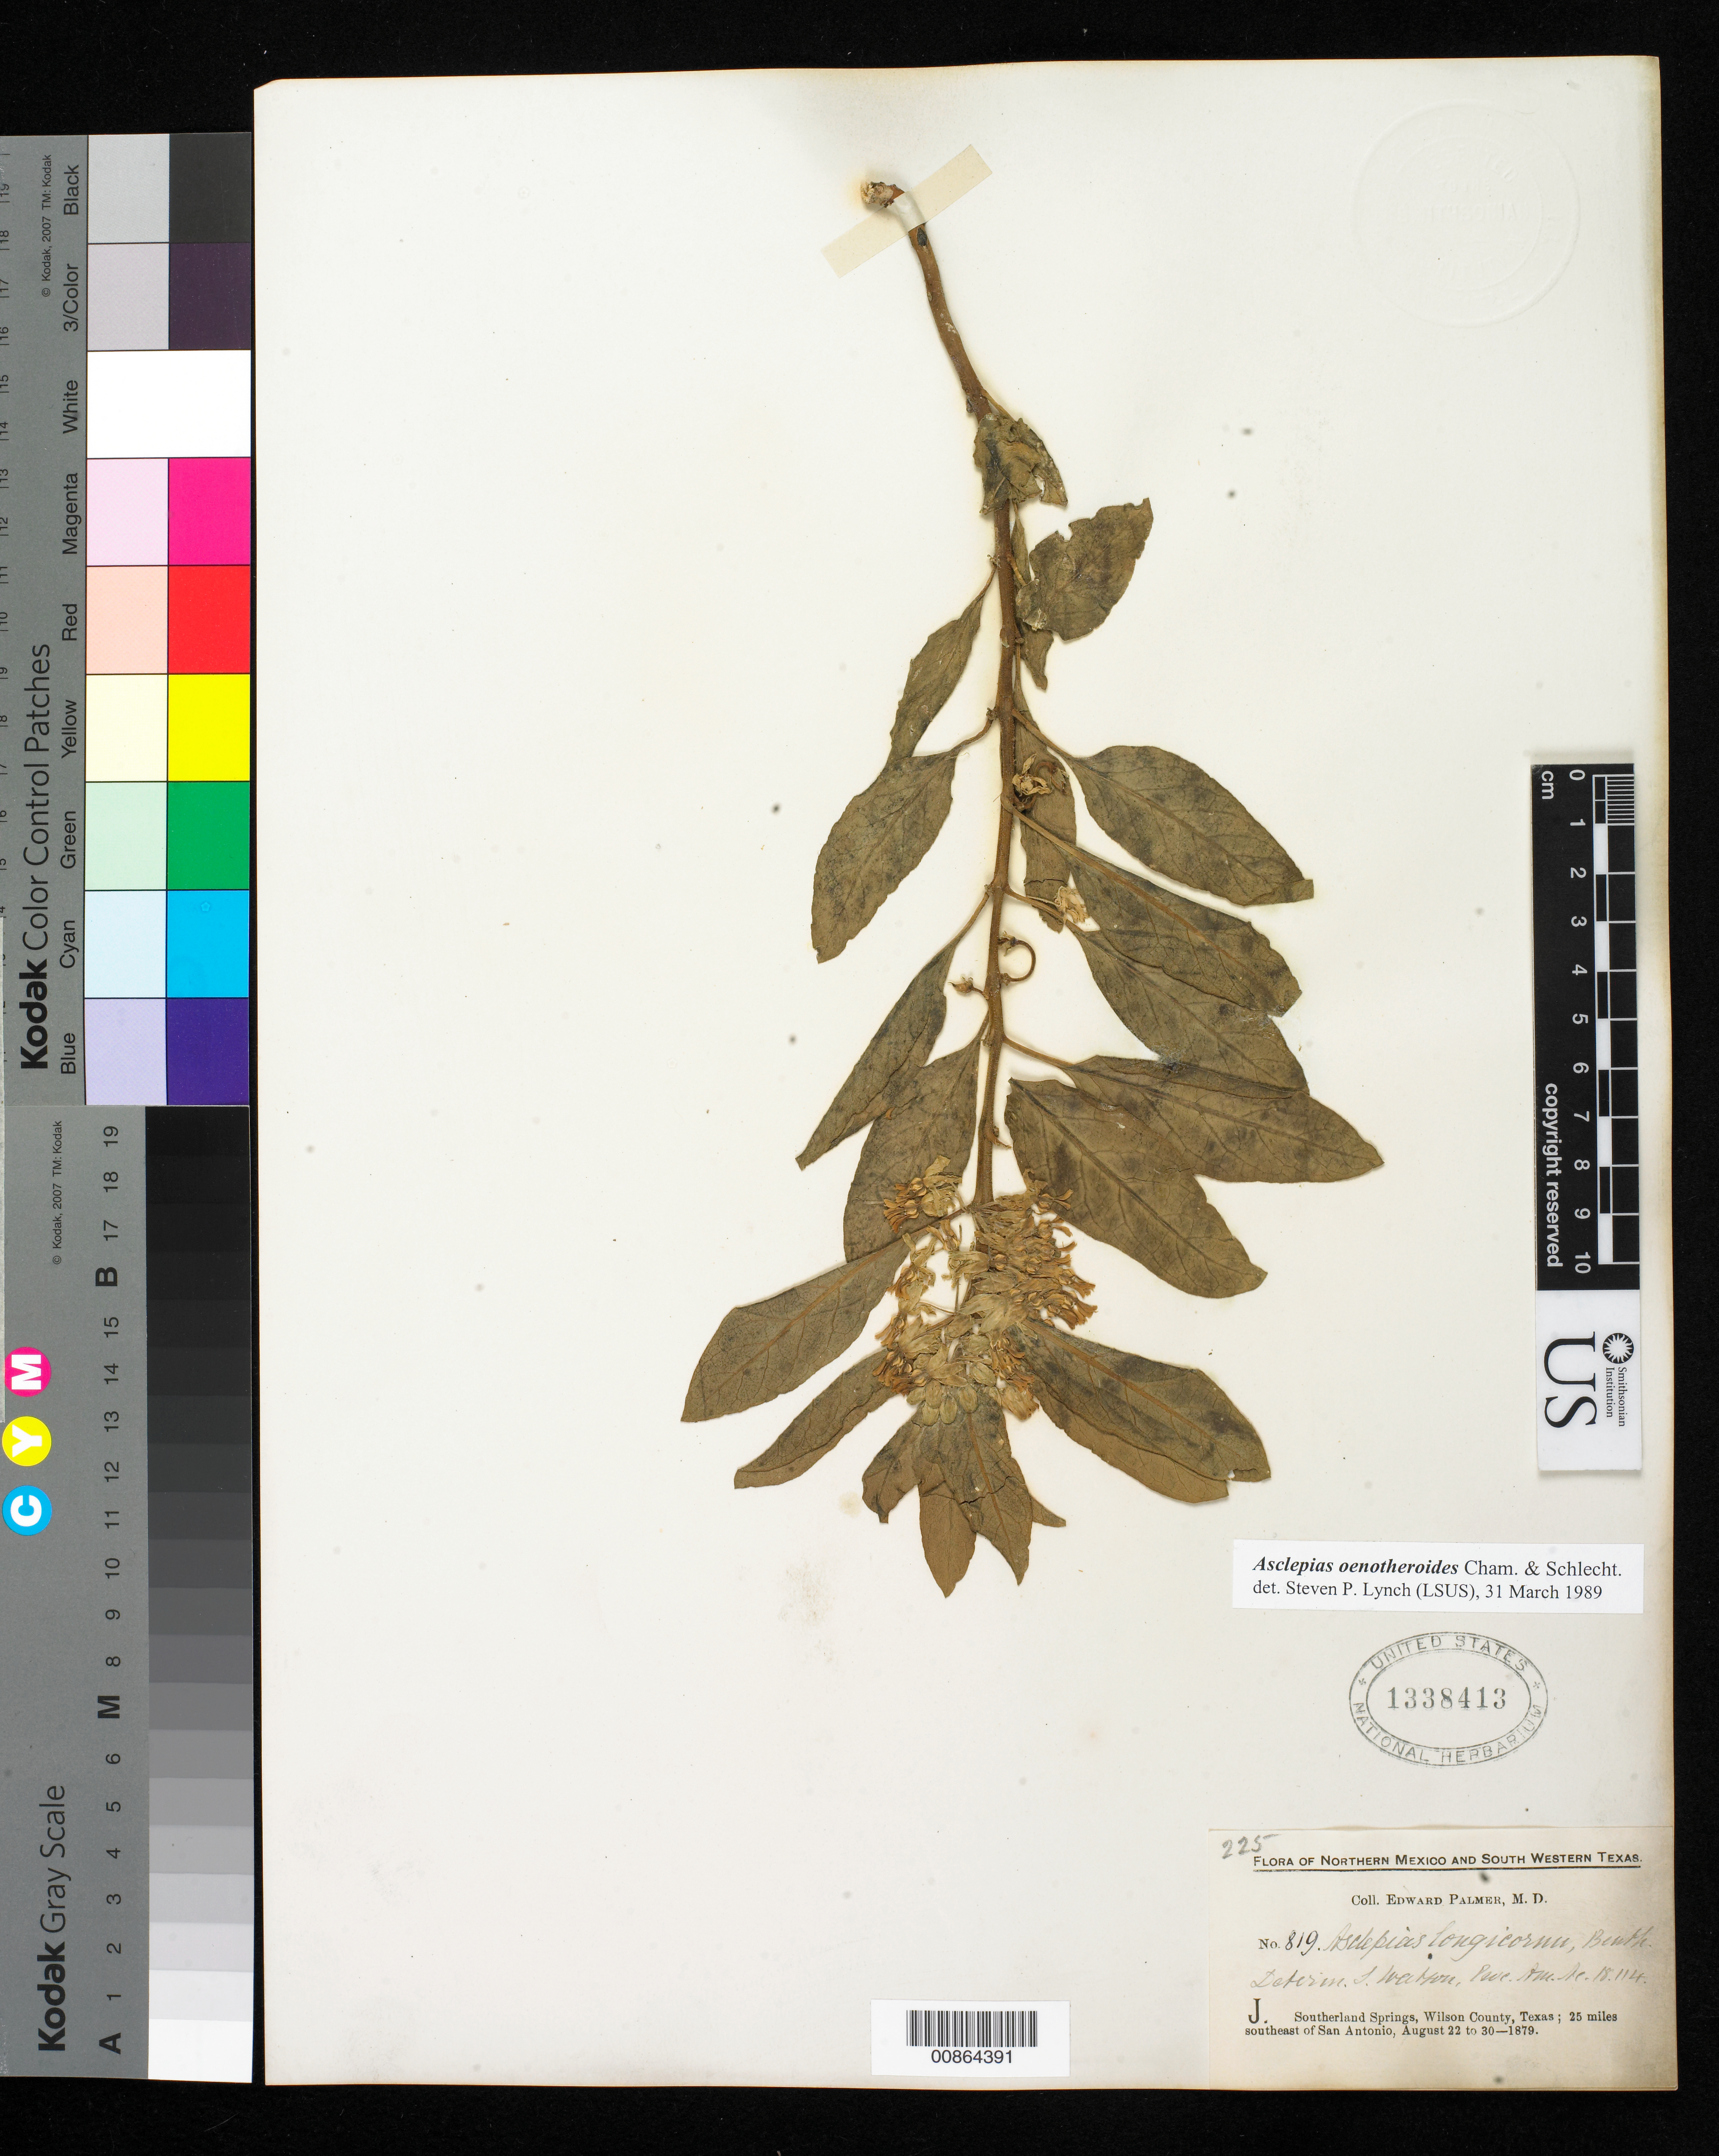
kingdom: Plantae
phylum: Tracheophyta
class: Magnoliopsida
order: Gentianales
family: Apocynaceae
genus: Asclepias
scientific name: Asclepias oenotheroides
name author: Schltdl. & Cham.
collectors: E. Palmer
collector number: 819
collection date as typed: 22 Aug 1879 to 30 Aug 1879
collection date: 1879-08-22/1879-08-30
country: United States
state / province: Texas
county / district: Wilson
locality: J. Southerland Springs, Wilson County, Texas; 25 miles southeast of San Antonio.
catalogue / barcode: US 1338413